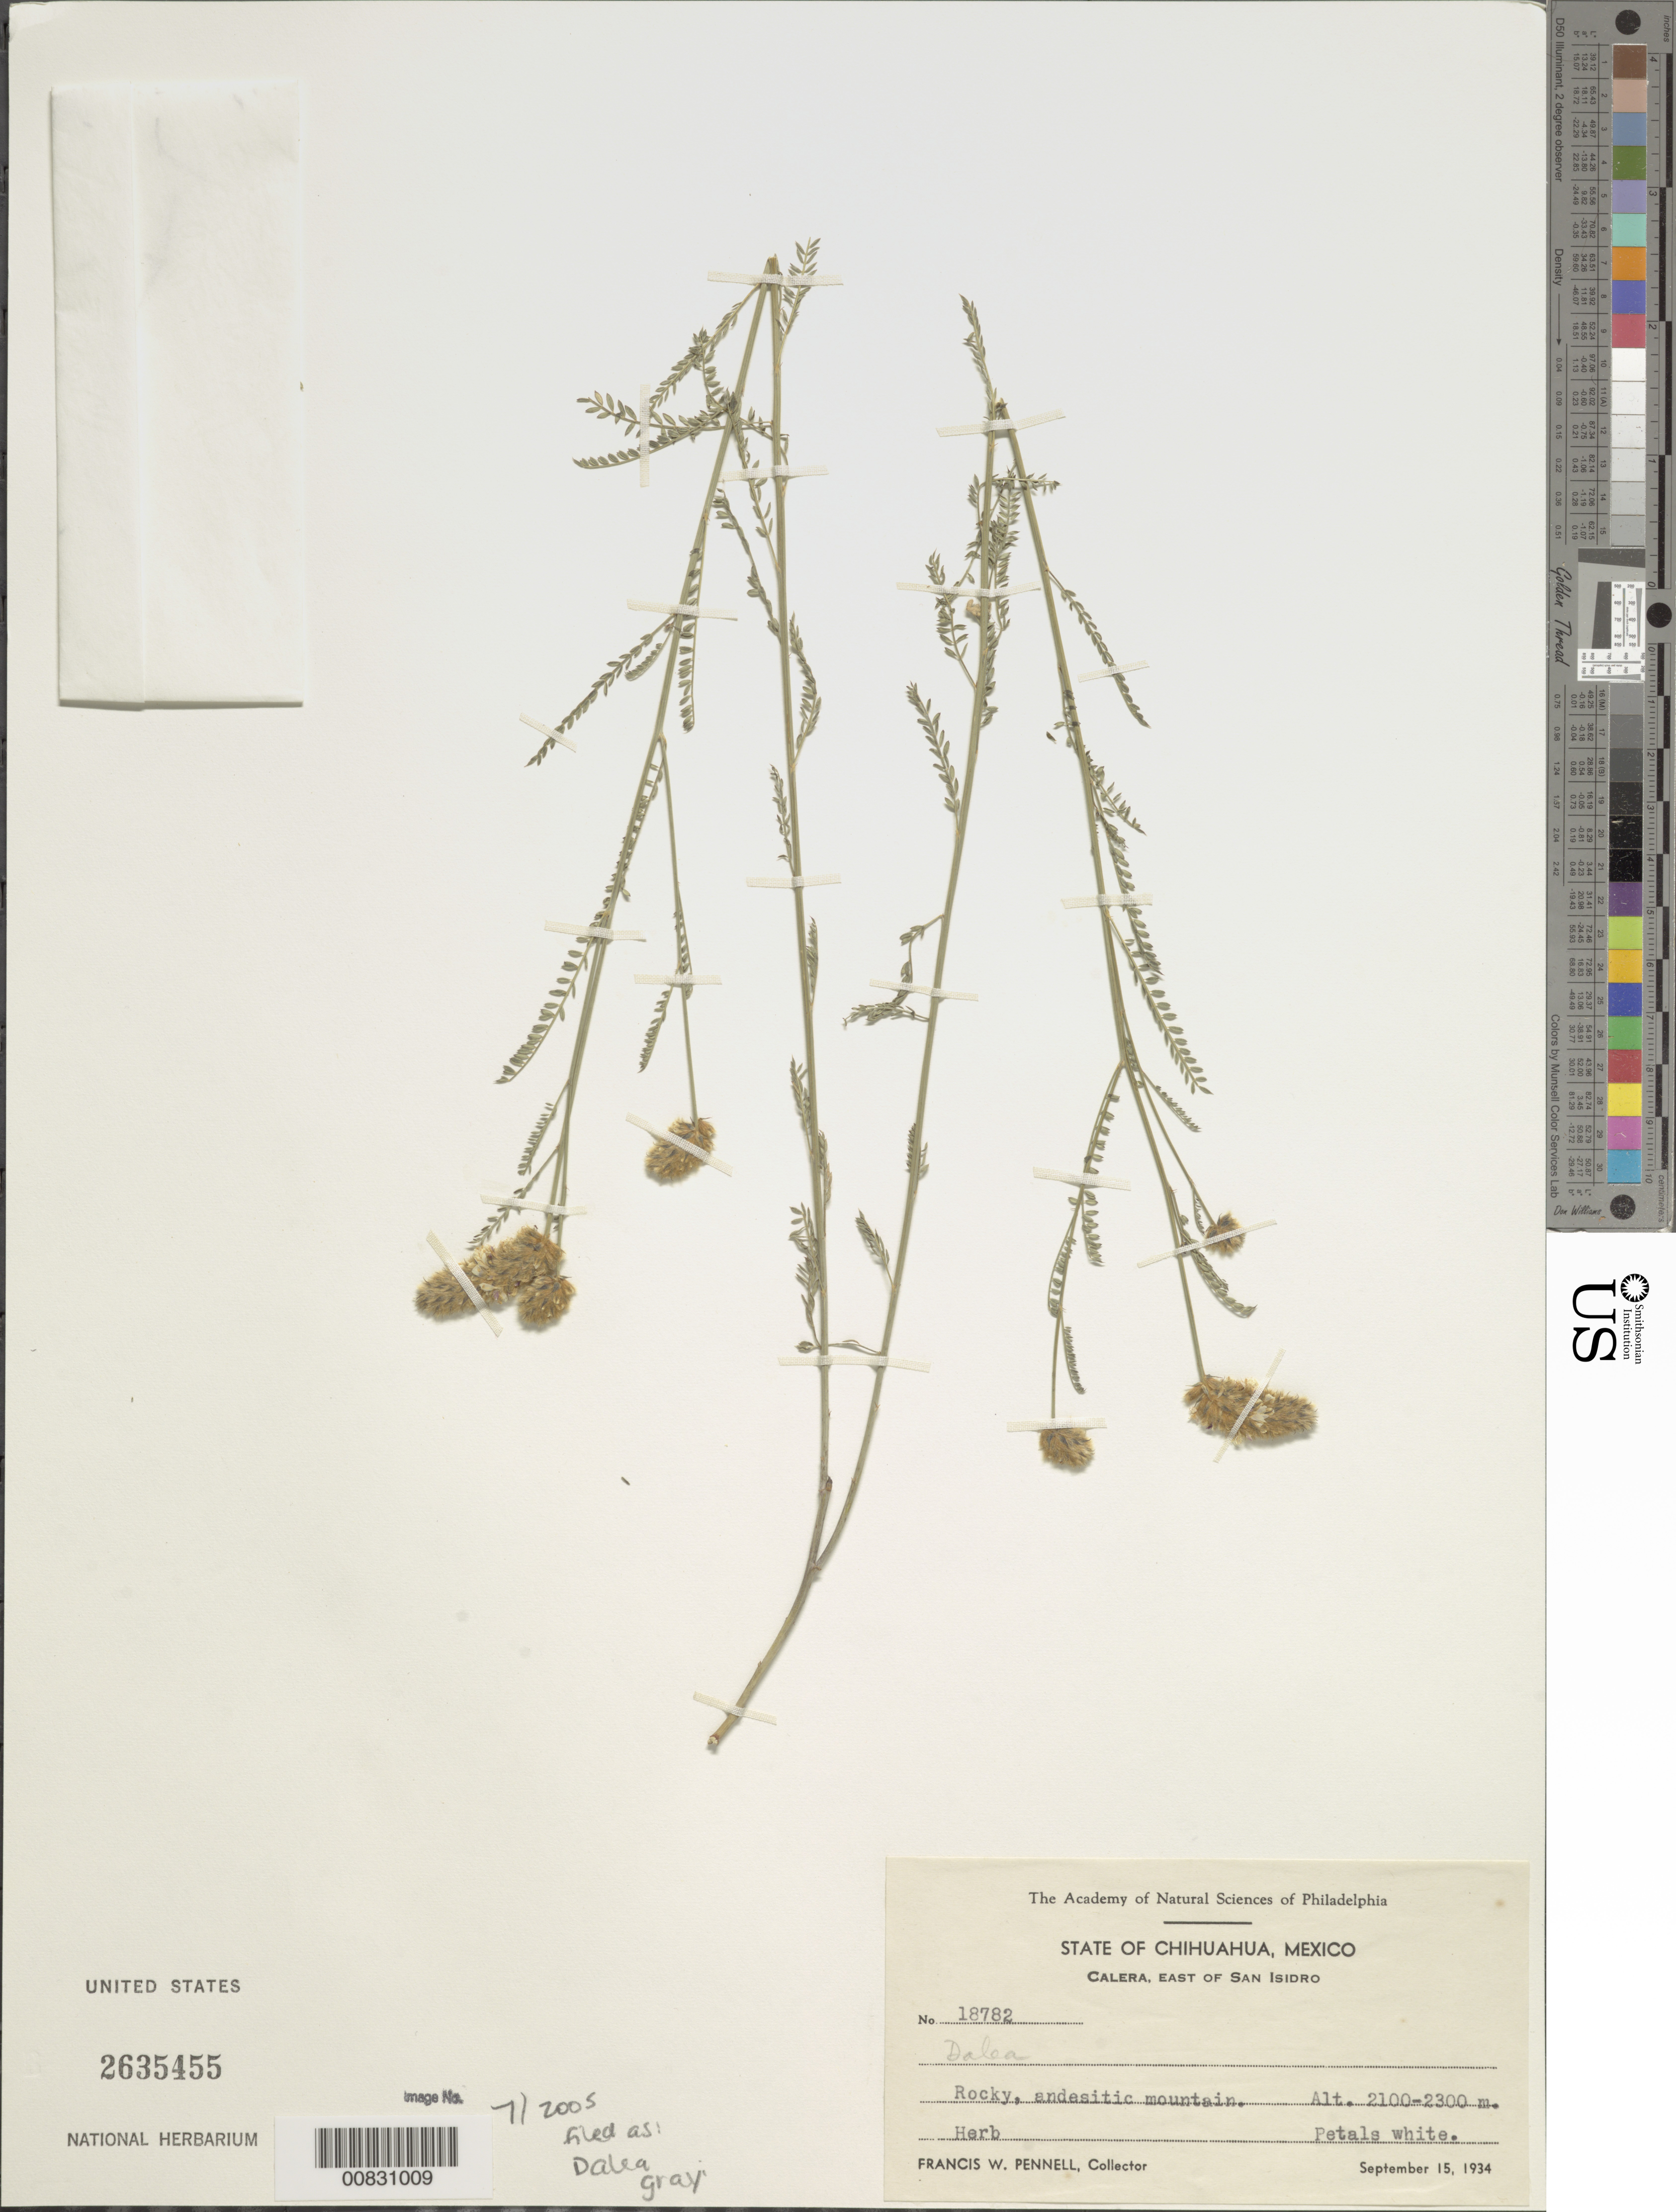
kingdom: Plantae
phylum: Tracheophyta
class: Magnoliopsida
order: Fabales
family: Fabaceae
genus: Dalea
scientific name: Dalea grayi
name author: (Vail) L.O. Williams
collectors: F. W. Pennell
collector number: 18782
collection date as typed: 15 Sep 1934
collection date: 1934-09-15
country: Mexico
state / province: Chihuahua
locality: Calera, east of San Isidro.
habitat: Rocky, andesitic mountain.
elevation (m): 2300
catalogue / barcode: US 2635455